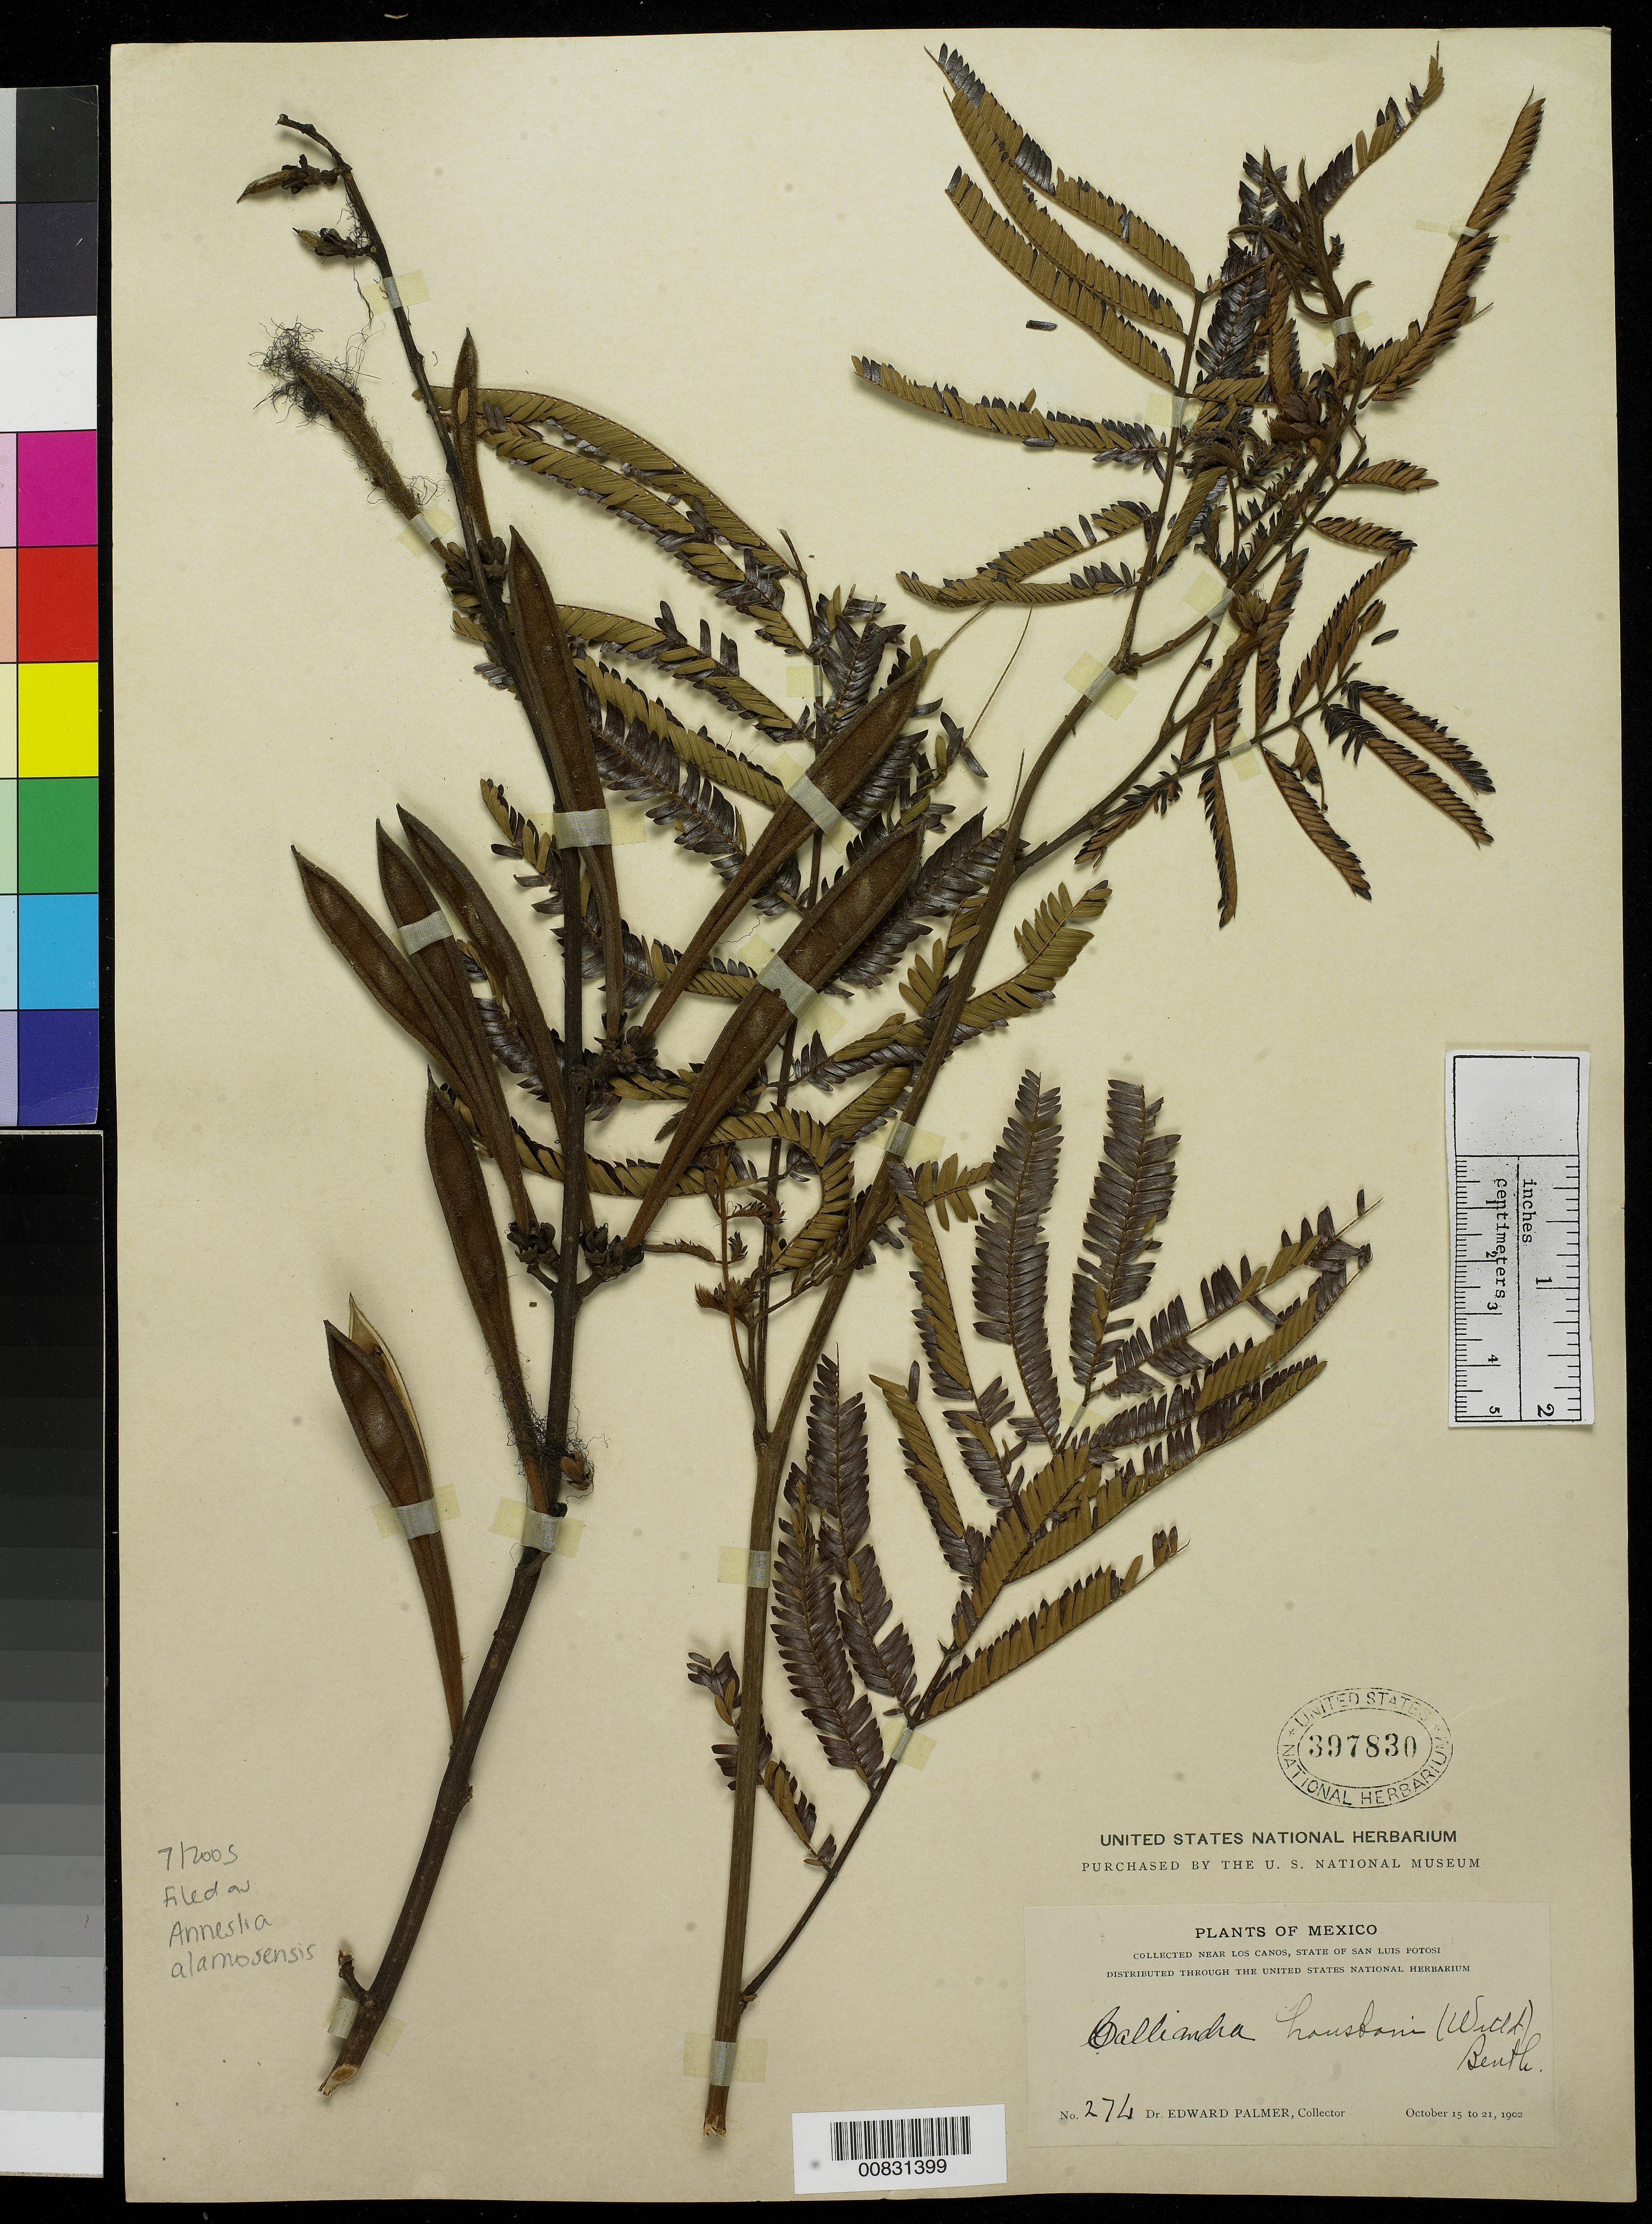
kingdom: Plantae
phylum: Tracheophyta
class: Magnoliopsida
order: Fabales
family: Fabaceae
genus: Calliandra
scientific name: Calliandra houstoniana subsp. alamosensis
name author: (Mill.) Standl.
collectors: E. Palmer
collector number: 274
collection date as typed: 15 Oct 1902 to 21 Oct 1902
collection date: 1902-10-15/1902-10-21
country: Mexico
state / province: San Luis Potosí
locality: Near Los Canos, San Luis Potosí.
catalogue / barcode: US 397830